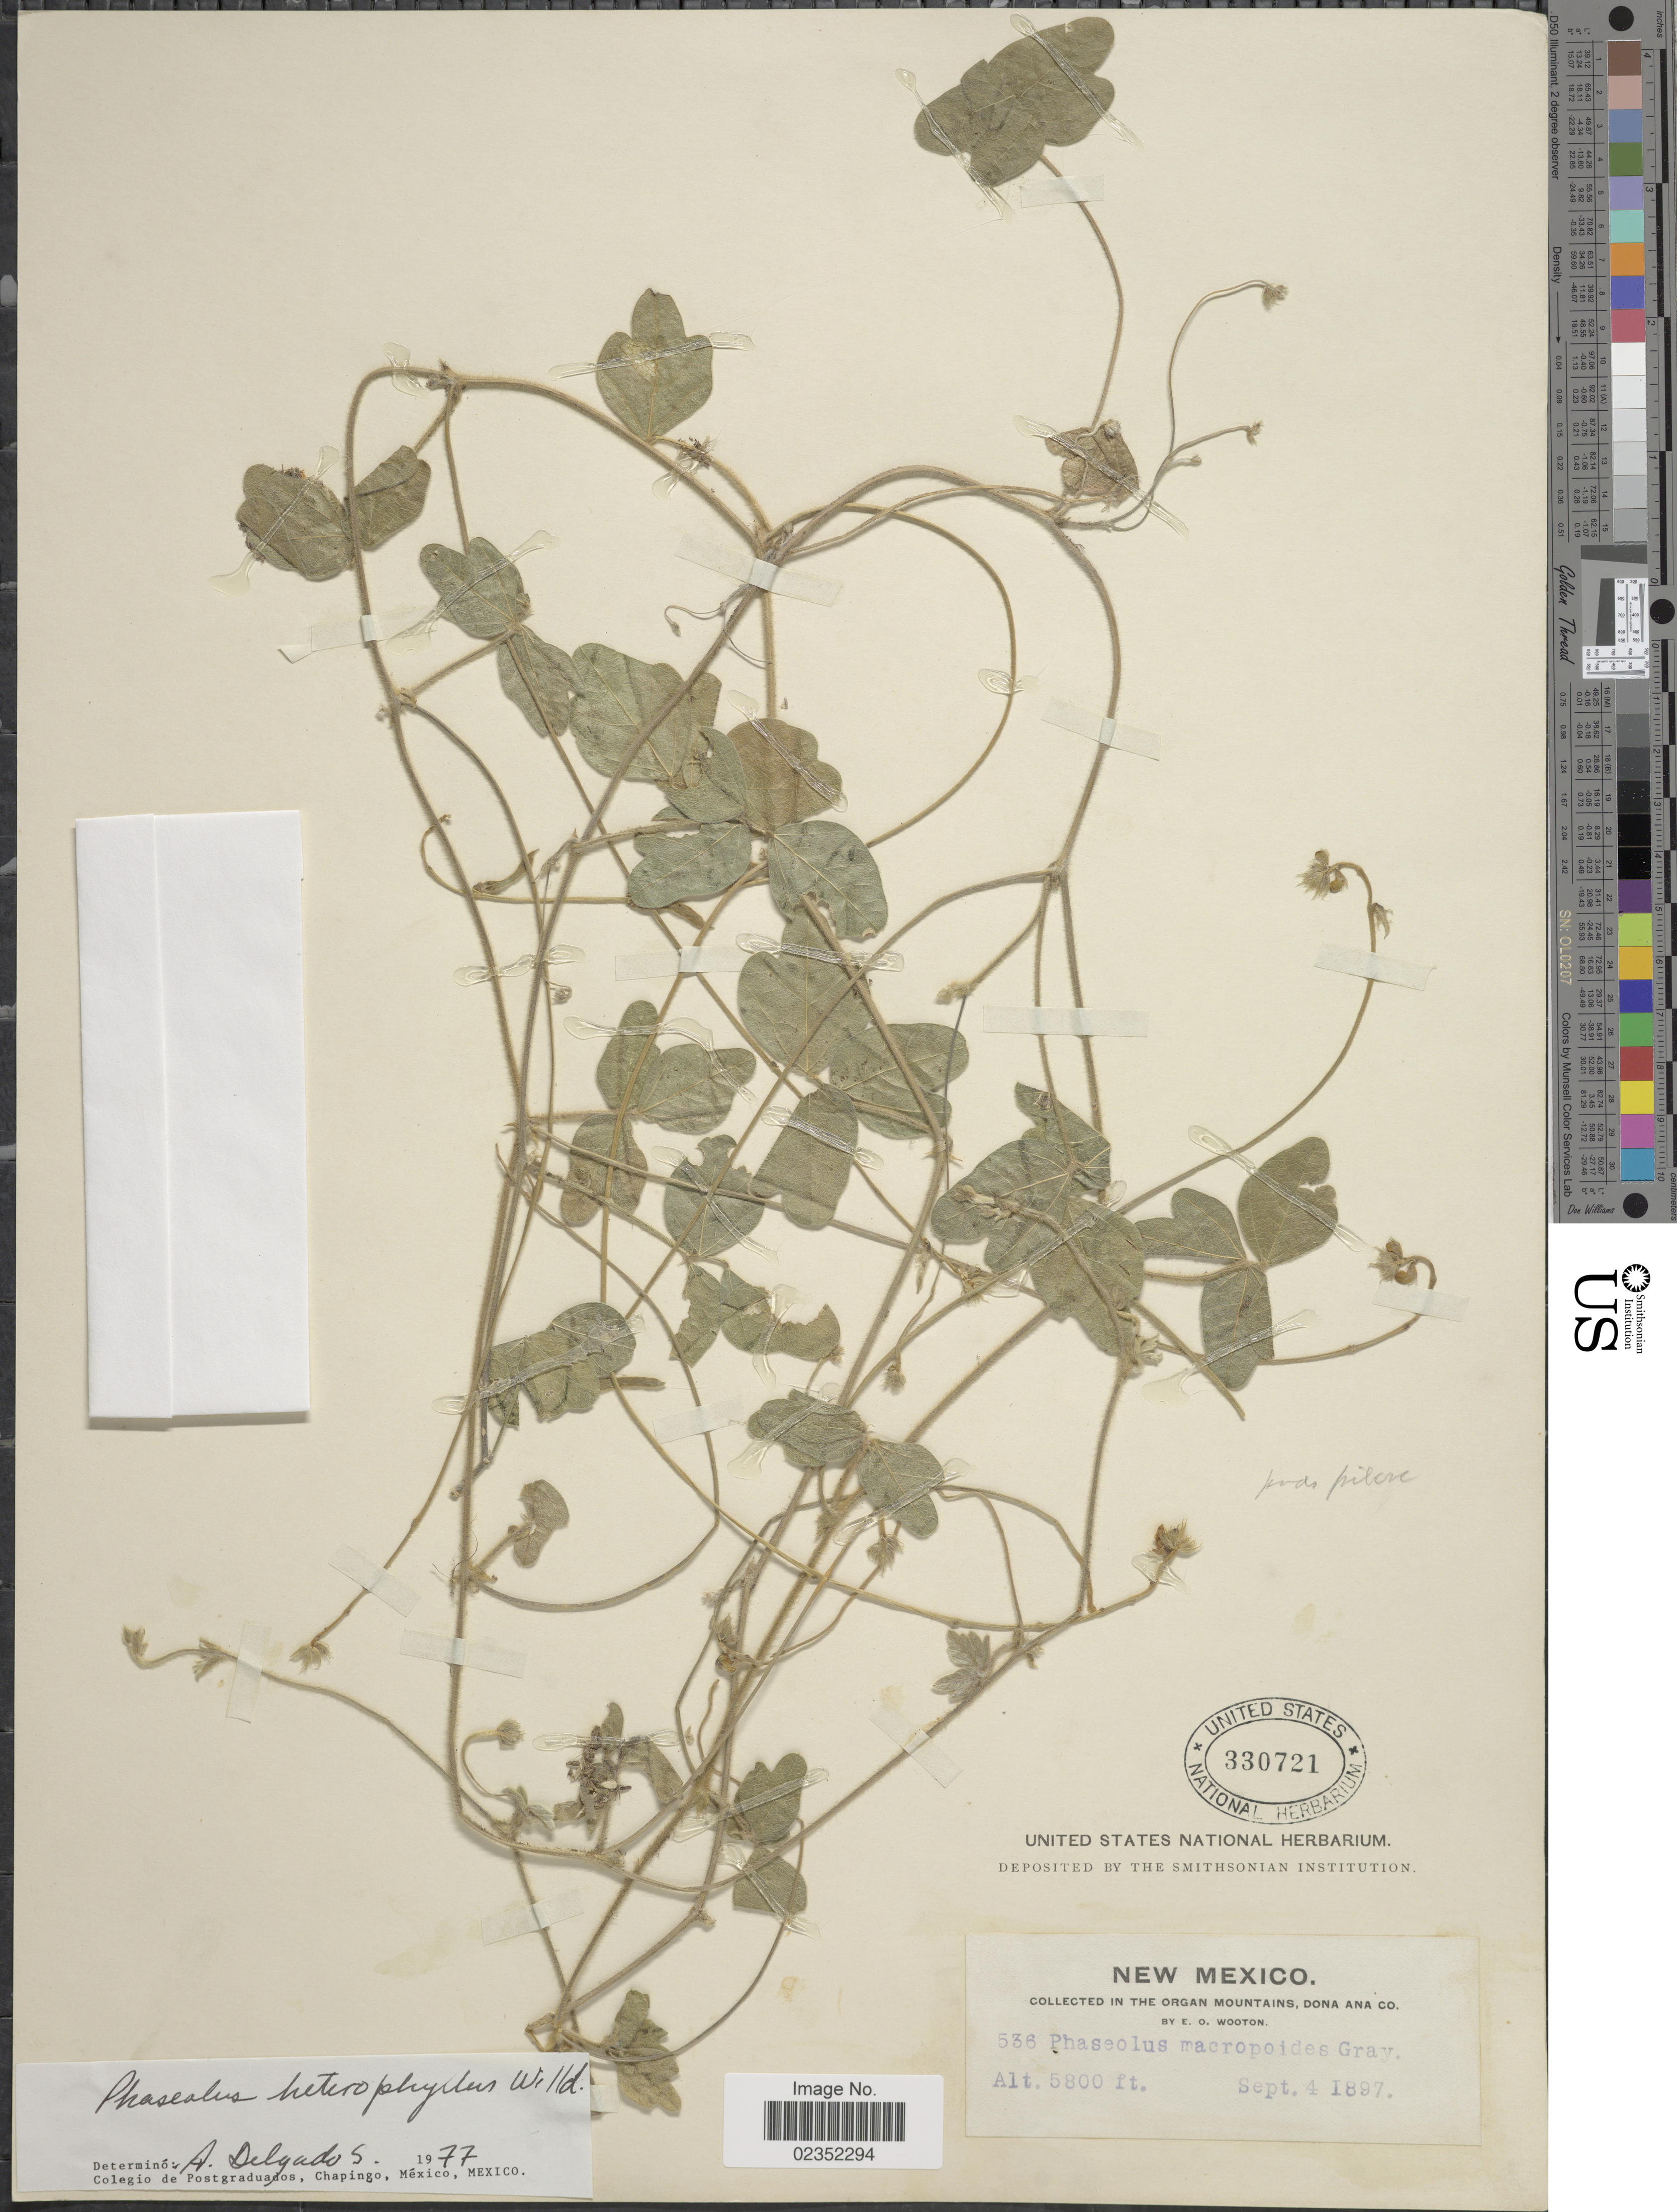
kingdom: Plantae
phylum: Tracheophyta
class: Magnoliopsida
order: Fabales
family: Fabaceae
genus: Macroptilium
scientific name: Macroptilium heterophyllum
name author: (Willd.) Maréchal & Baudet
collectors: E. O. Wooton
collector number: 536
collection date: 1897-09-04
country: United States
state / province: New Mexico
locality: In the Organ Mountains, Dona Ana Co.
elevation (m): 1768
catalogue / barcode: US 330721